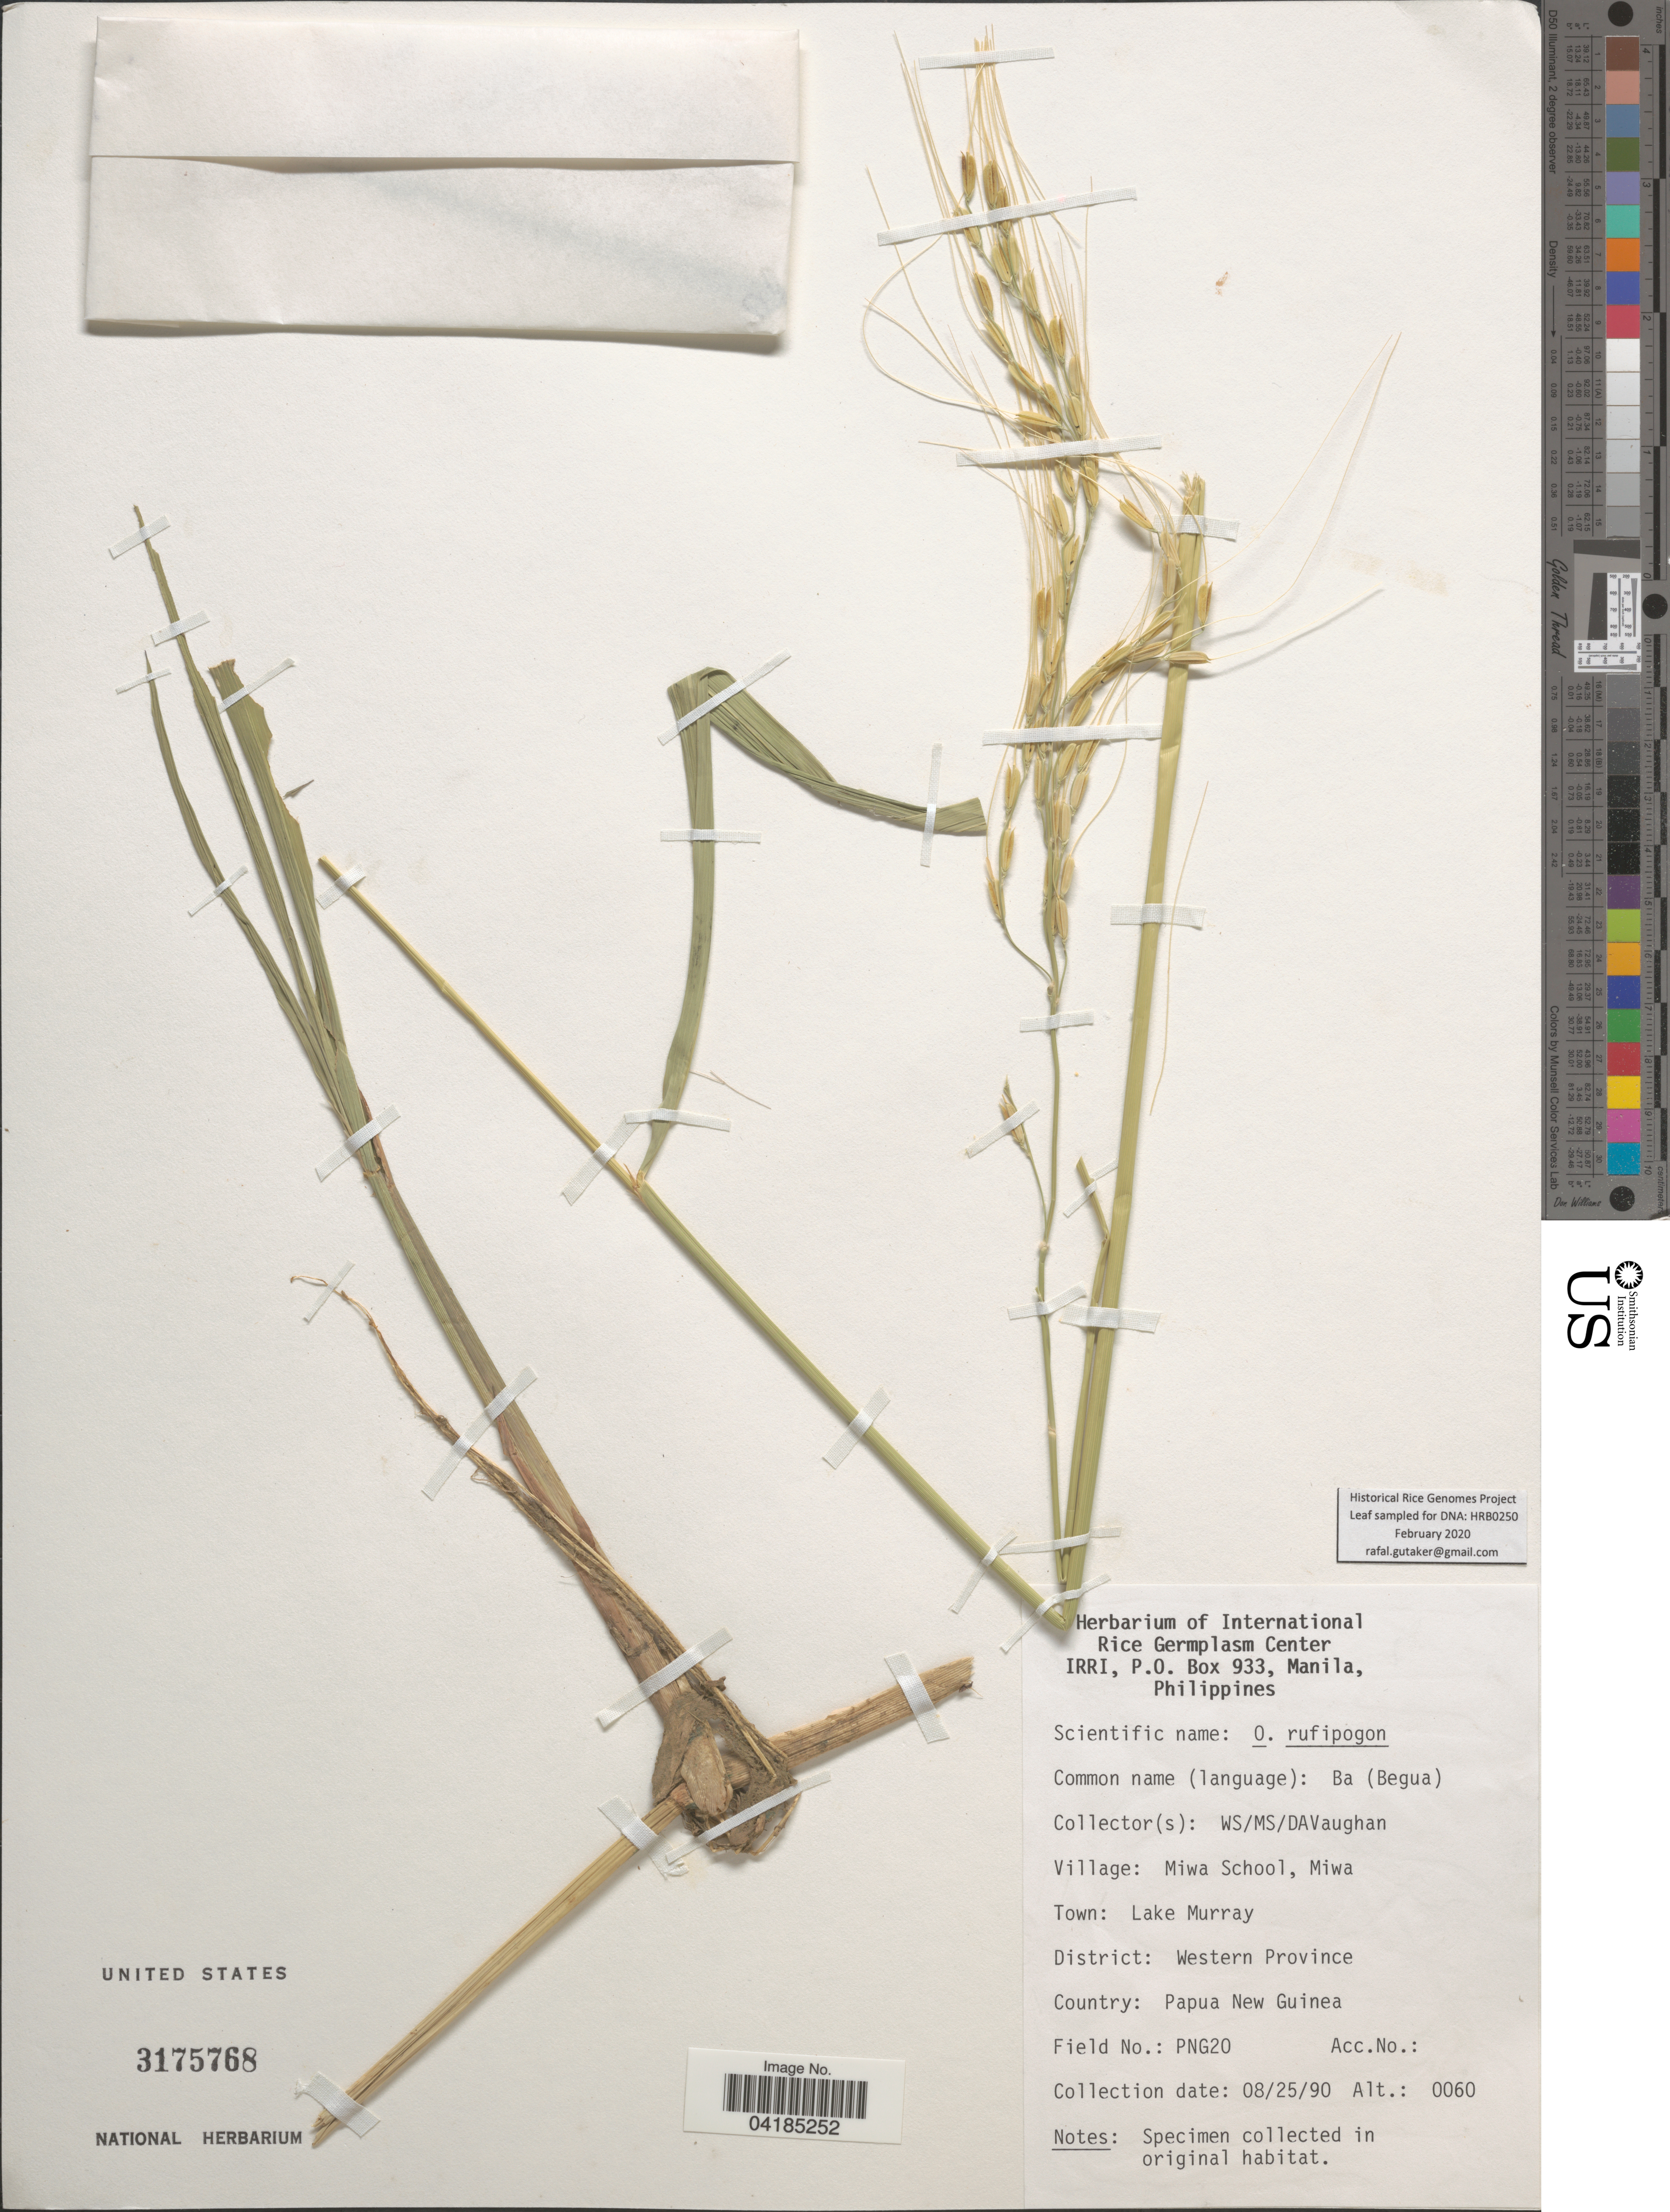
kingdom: Plantae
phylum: Tracheophyta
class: Liliopsida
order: Poales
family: Poaceae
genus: Oryza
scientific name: Oryza rufipogon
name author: Griffith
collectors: W. S., M. S. & D. Vaughan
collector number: PNG20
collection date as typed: Transcribed d/m/y: 25/8/90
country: Papua New Guinea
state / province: Manus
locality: Village: Miwa School, Miwa. Town: Lake Murray Station. District: Western Province.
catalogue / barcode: US 3175768